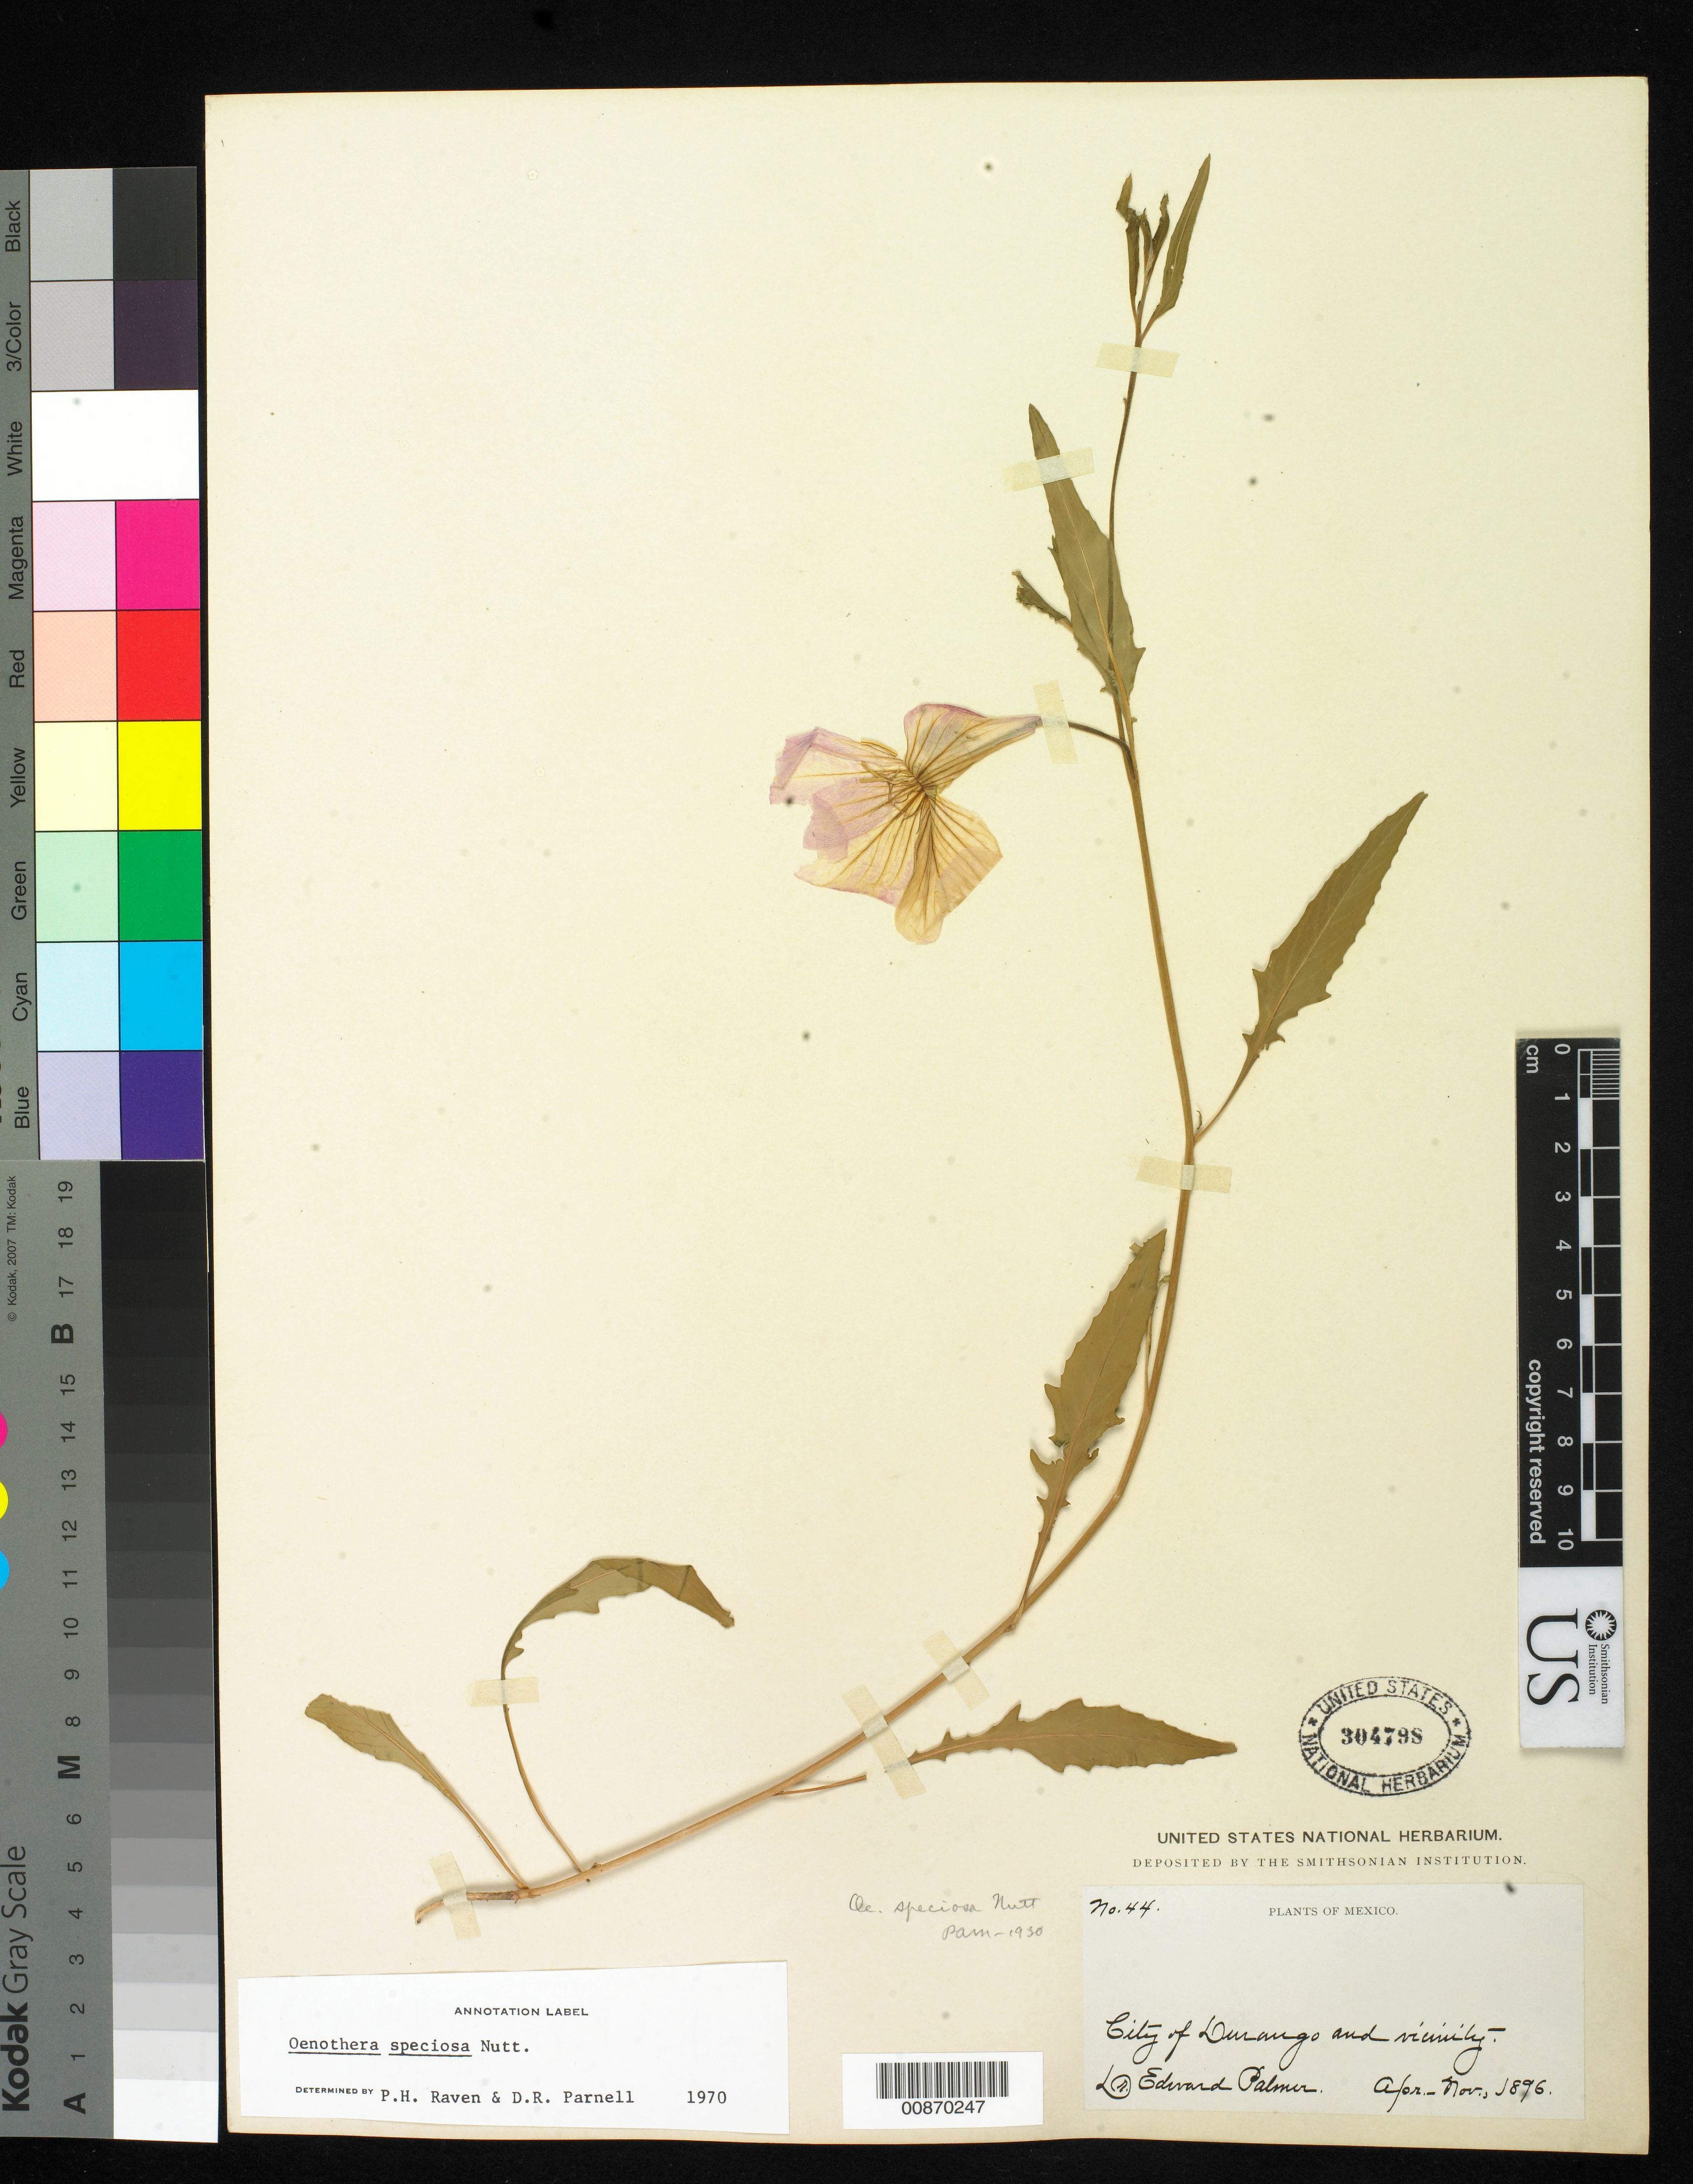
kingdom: Plantae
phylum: Tracheophyta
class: Magnoliopsida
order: Myrtales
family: Onagraceae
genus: Oenothera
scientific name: Oenothera speciosa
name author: Nutt.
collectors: E. Palmer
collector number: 44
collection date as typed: Apr 1896 to -- Nov 1896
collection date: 1896-04/1896-11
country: Mexico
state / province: Durango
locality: City of Durango and vicinity.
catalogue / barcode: US 304798